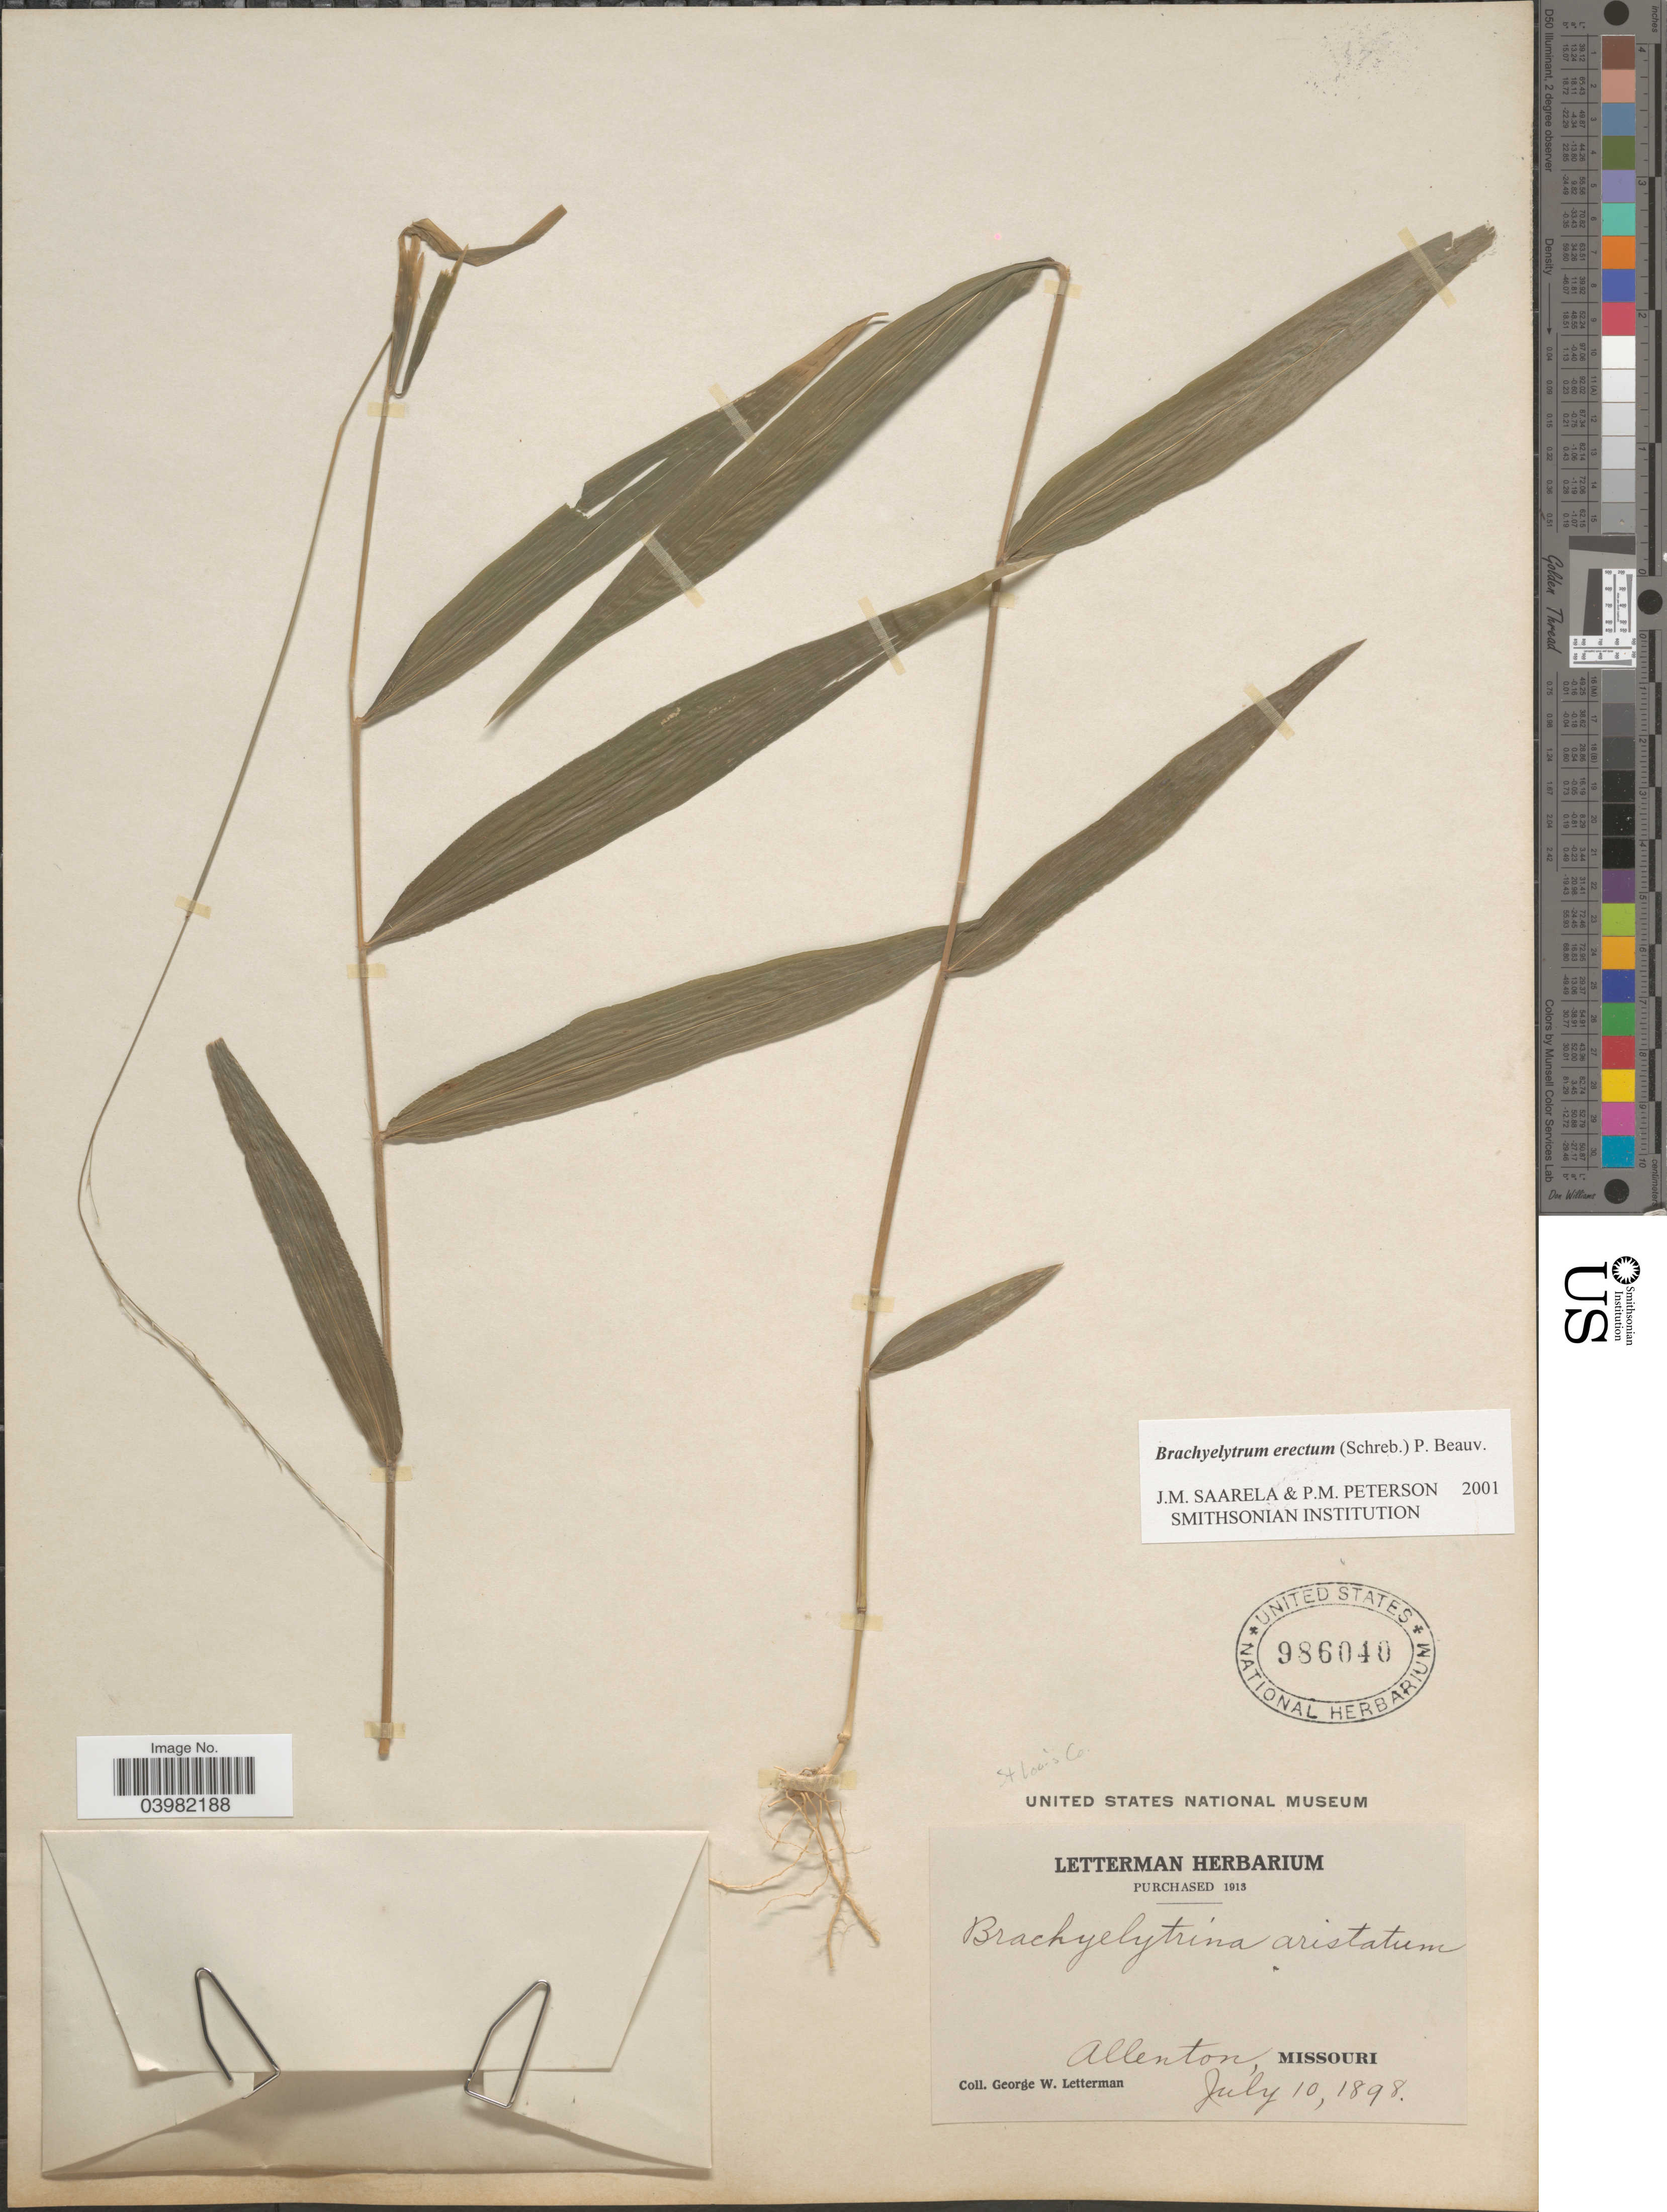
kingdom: Plantae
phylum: Tracheophyta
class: Liliopsida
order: Poales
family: Poaceae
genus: Brachyelytrum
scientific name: Brachyelytrum erectum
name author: (Schreb.) P. Beauv.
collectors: G. W. Letterman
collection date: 1898-07-10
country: United States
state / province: Missouri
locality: St. Louis Co. Allenton.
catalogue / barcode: US 986040